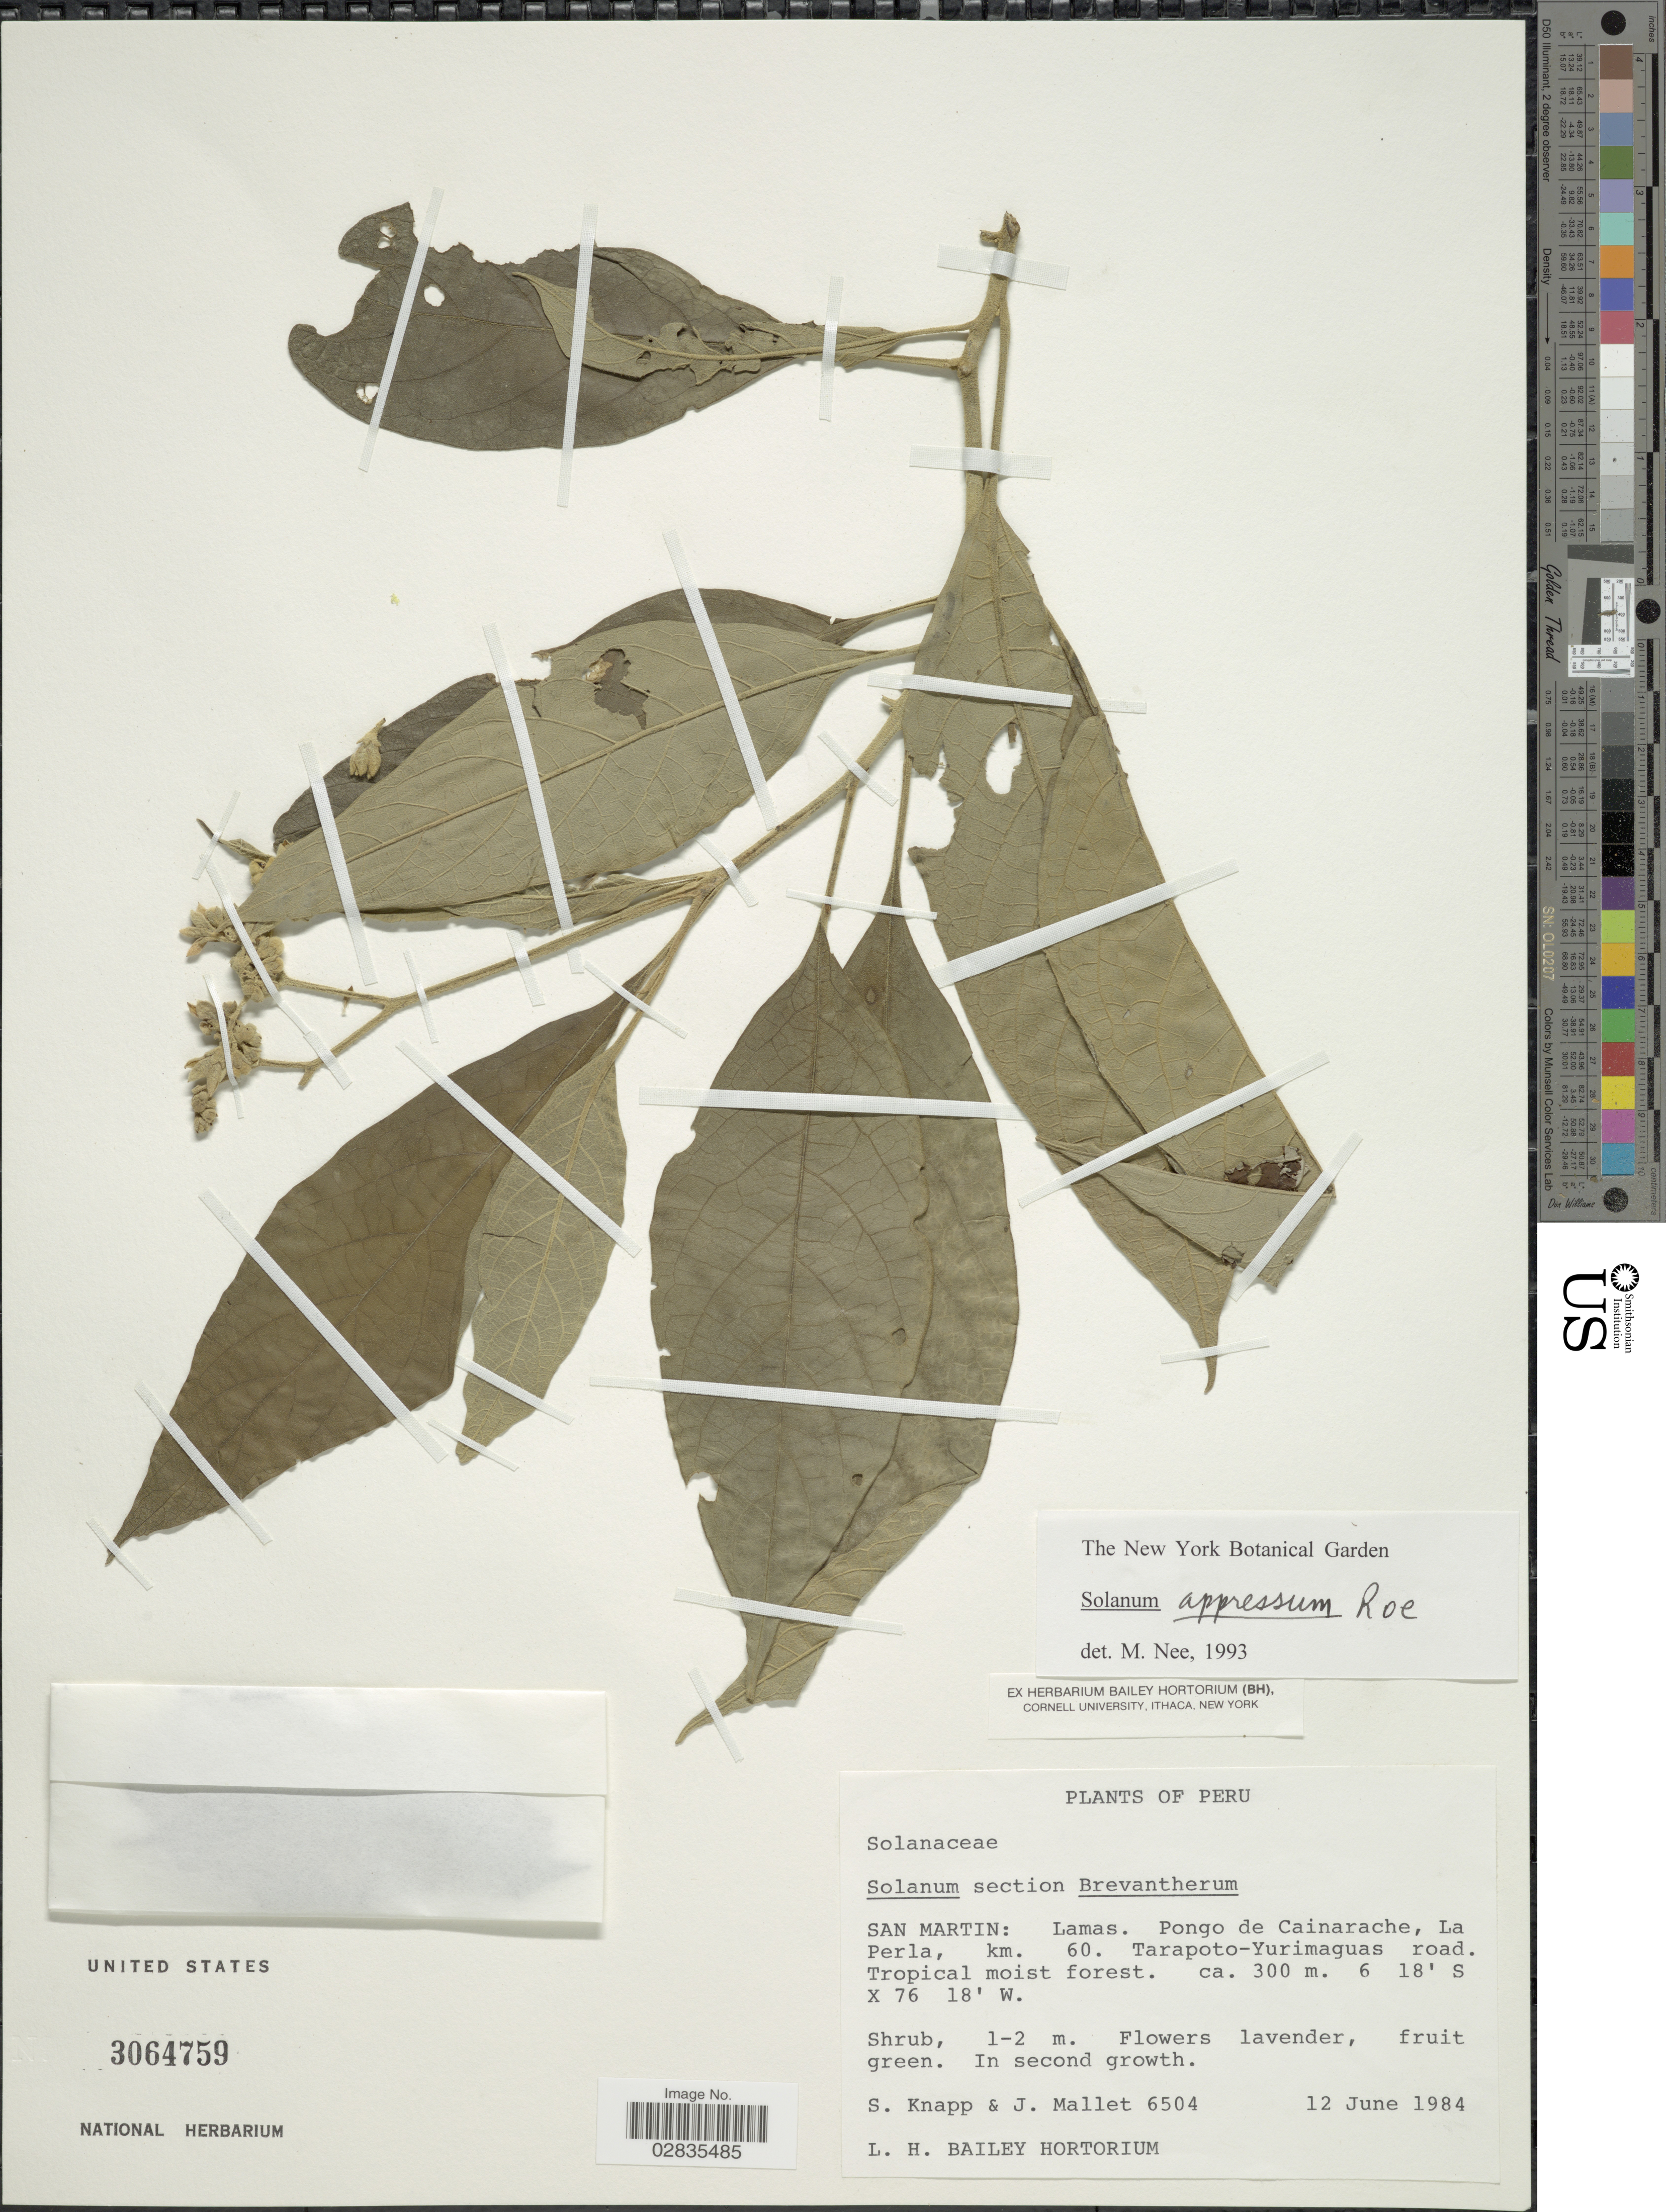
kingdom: Plantae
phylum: Tracheophyta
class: Magnoliopsida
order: Solanales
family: Solanaceae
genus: Solanum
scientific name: Solanum appressum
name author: K.E. Roe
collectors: S. Knapp & J. Mallet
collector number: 6504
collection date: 1984-06-12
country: Peru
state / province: San Martín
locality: Lamas, Pongo de Cainarache, La Perla, km. 60, Tarapoto-Yurimaguas road.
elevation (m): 300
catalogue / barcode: US 3064759